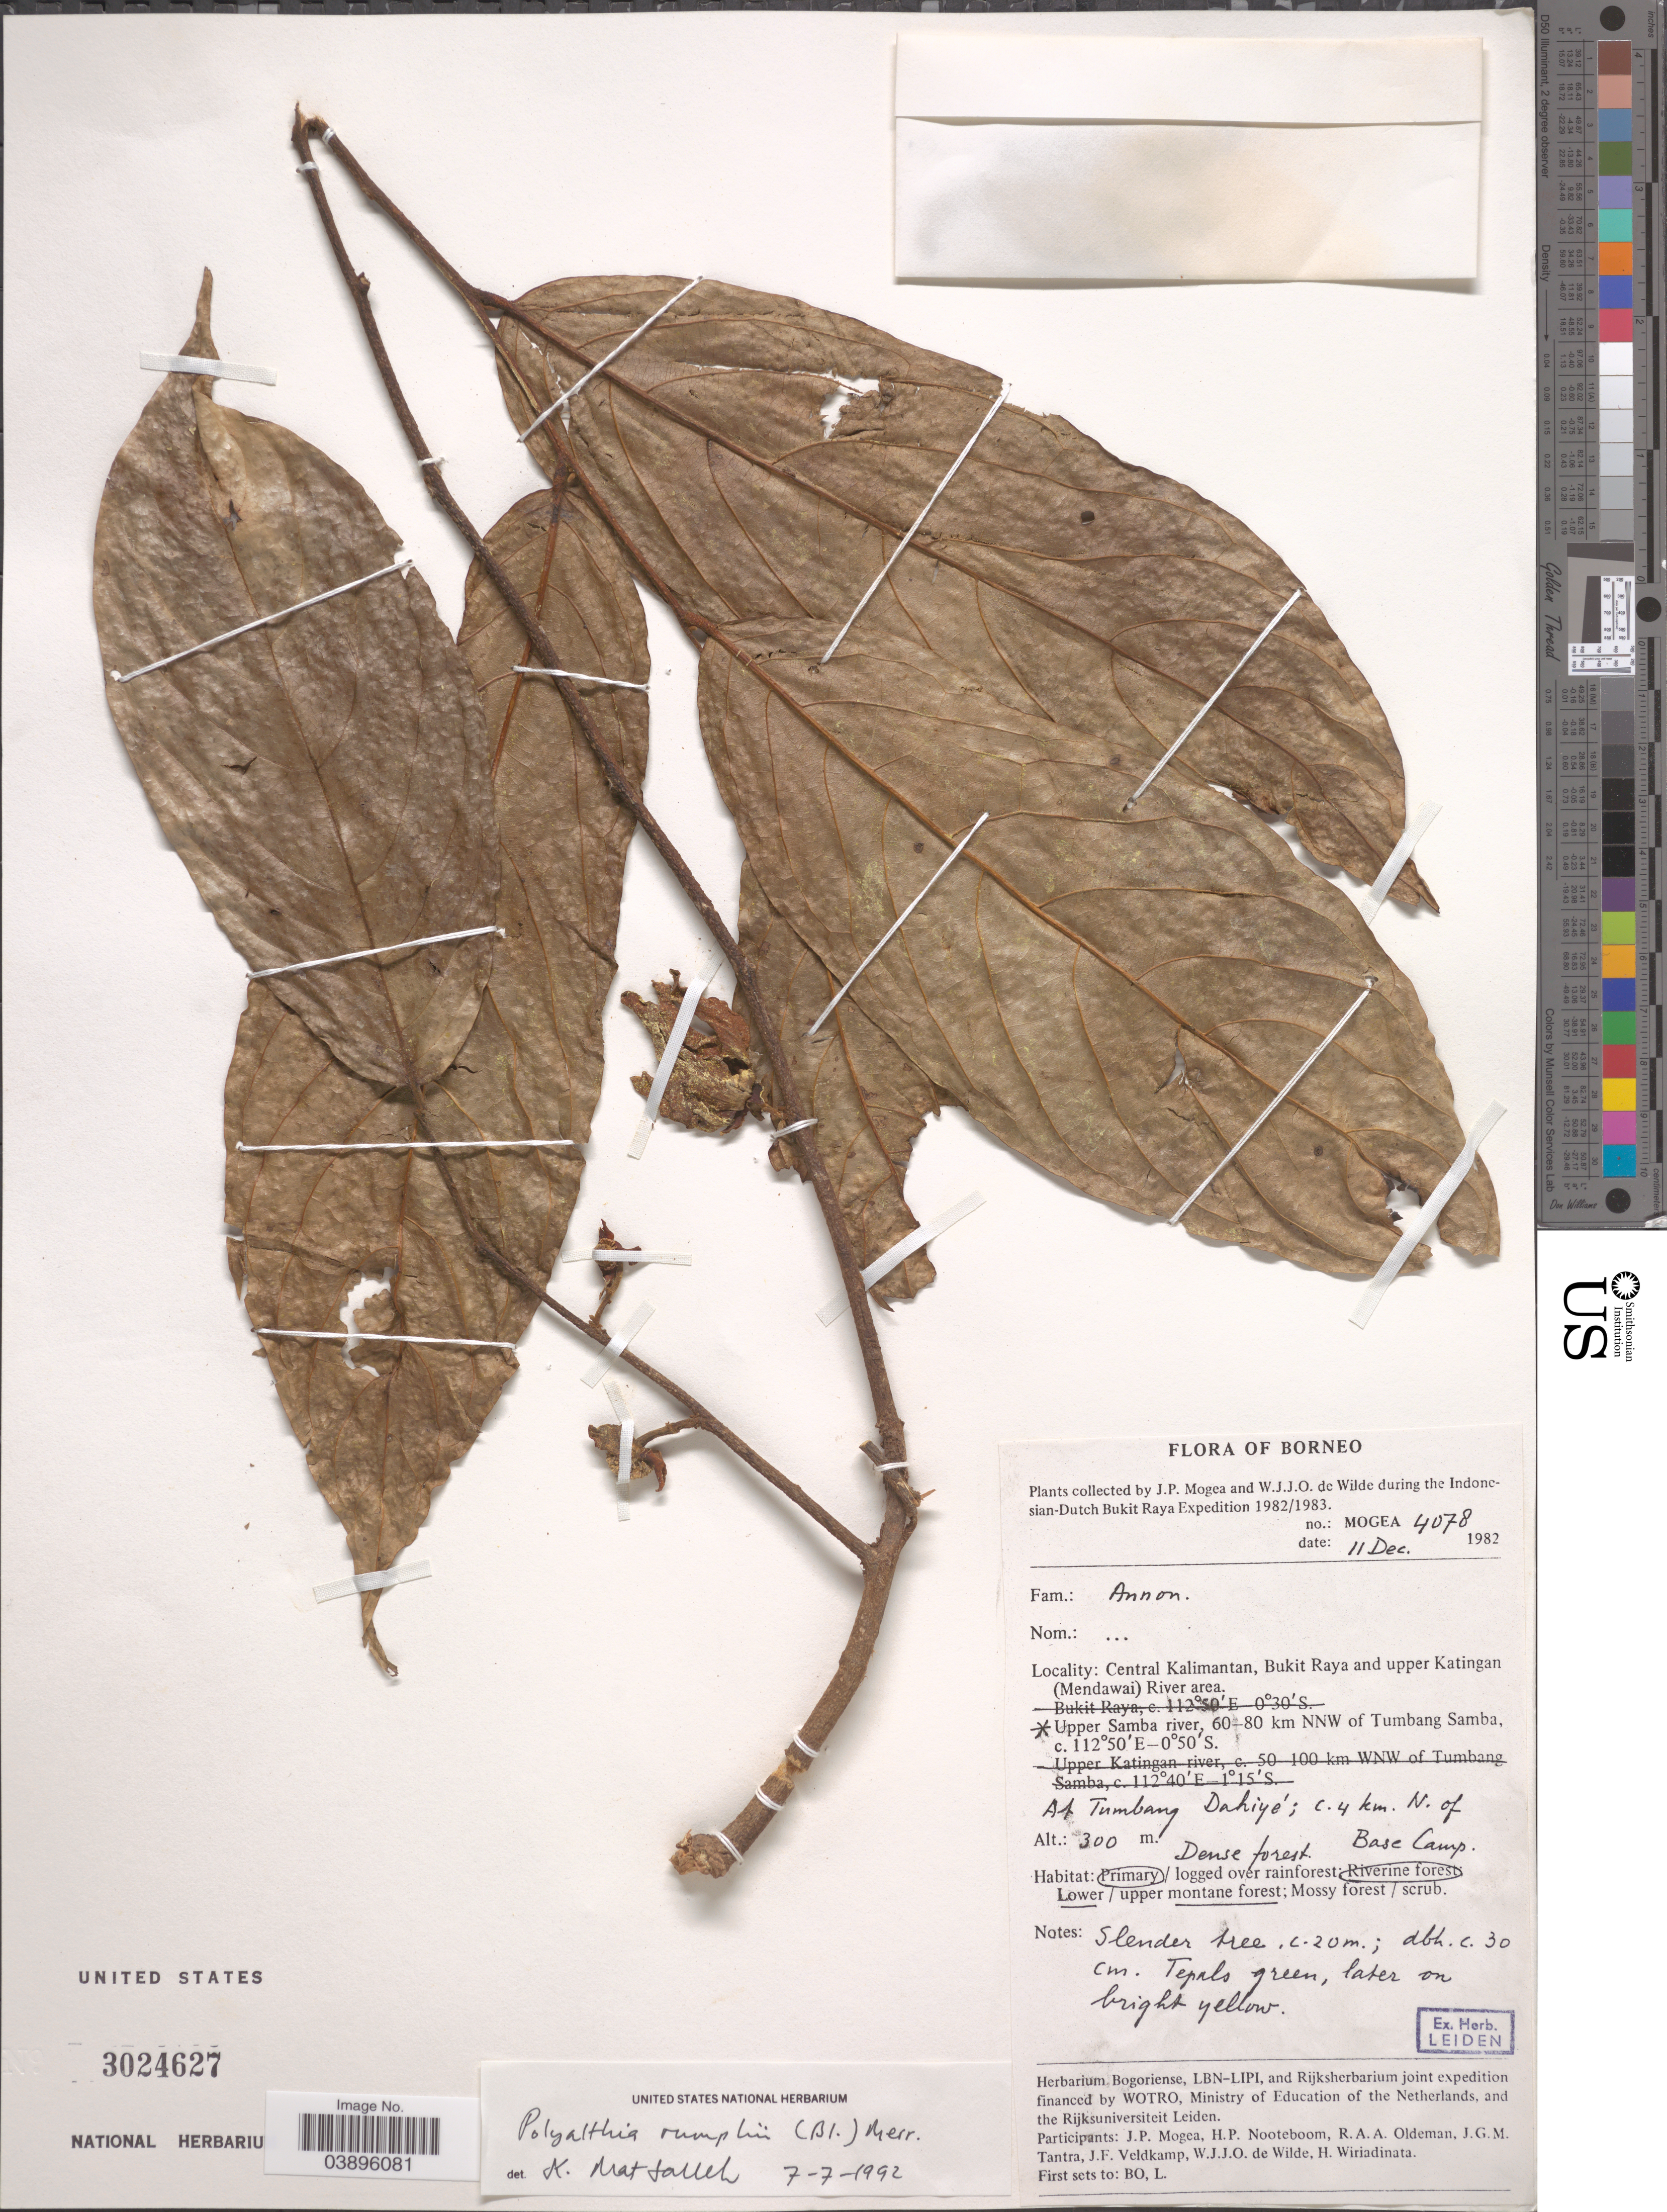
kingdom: Plantae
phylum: Tracheophyta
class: Magnoliopsida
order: Magnoliales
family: Annonaceae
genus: Polyalthia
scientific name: Polyalthia rumphii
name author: (Blume ex Hensch.) Merr.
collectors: J. Mogea & W. J. de Wilde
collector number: MOGEA 4078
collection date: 1982-12-11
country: Malaysia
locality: Borneo. Central Kalimantan, Bukit Raya and upper Katingan (Mendawai) River area. Upper Samba river, 60-80 km NNW of Tumbang Samba. At Tumbang Dahiyé, c. 4 km. N. of Base Camp.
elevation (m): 300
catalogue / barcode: US 3024627